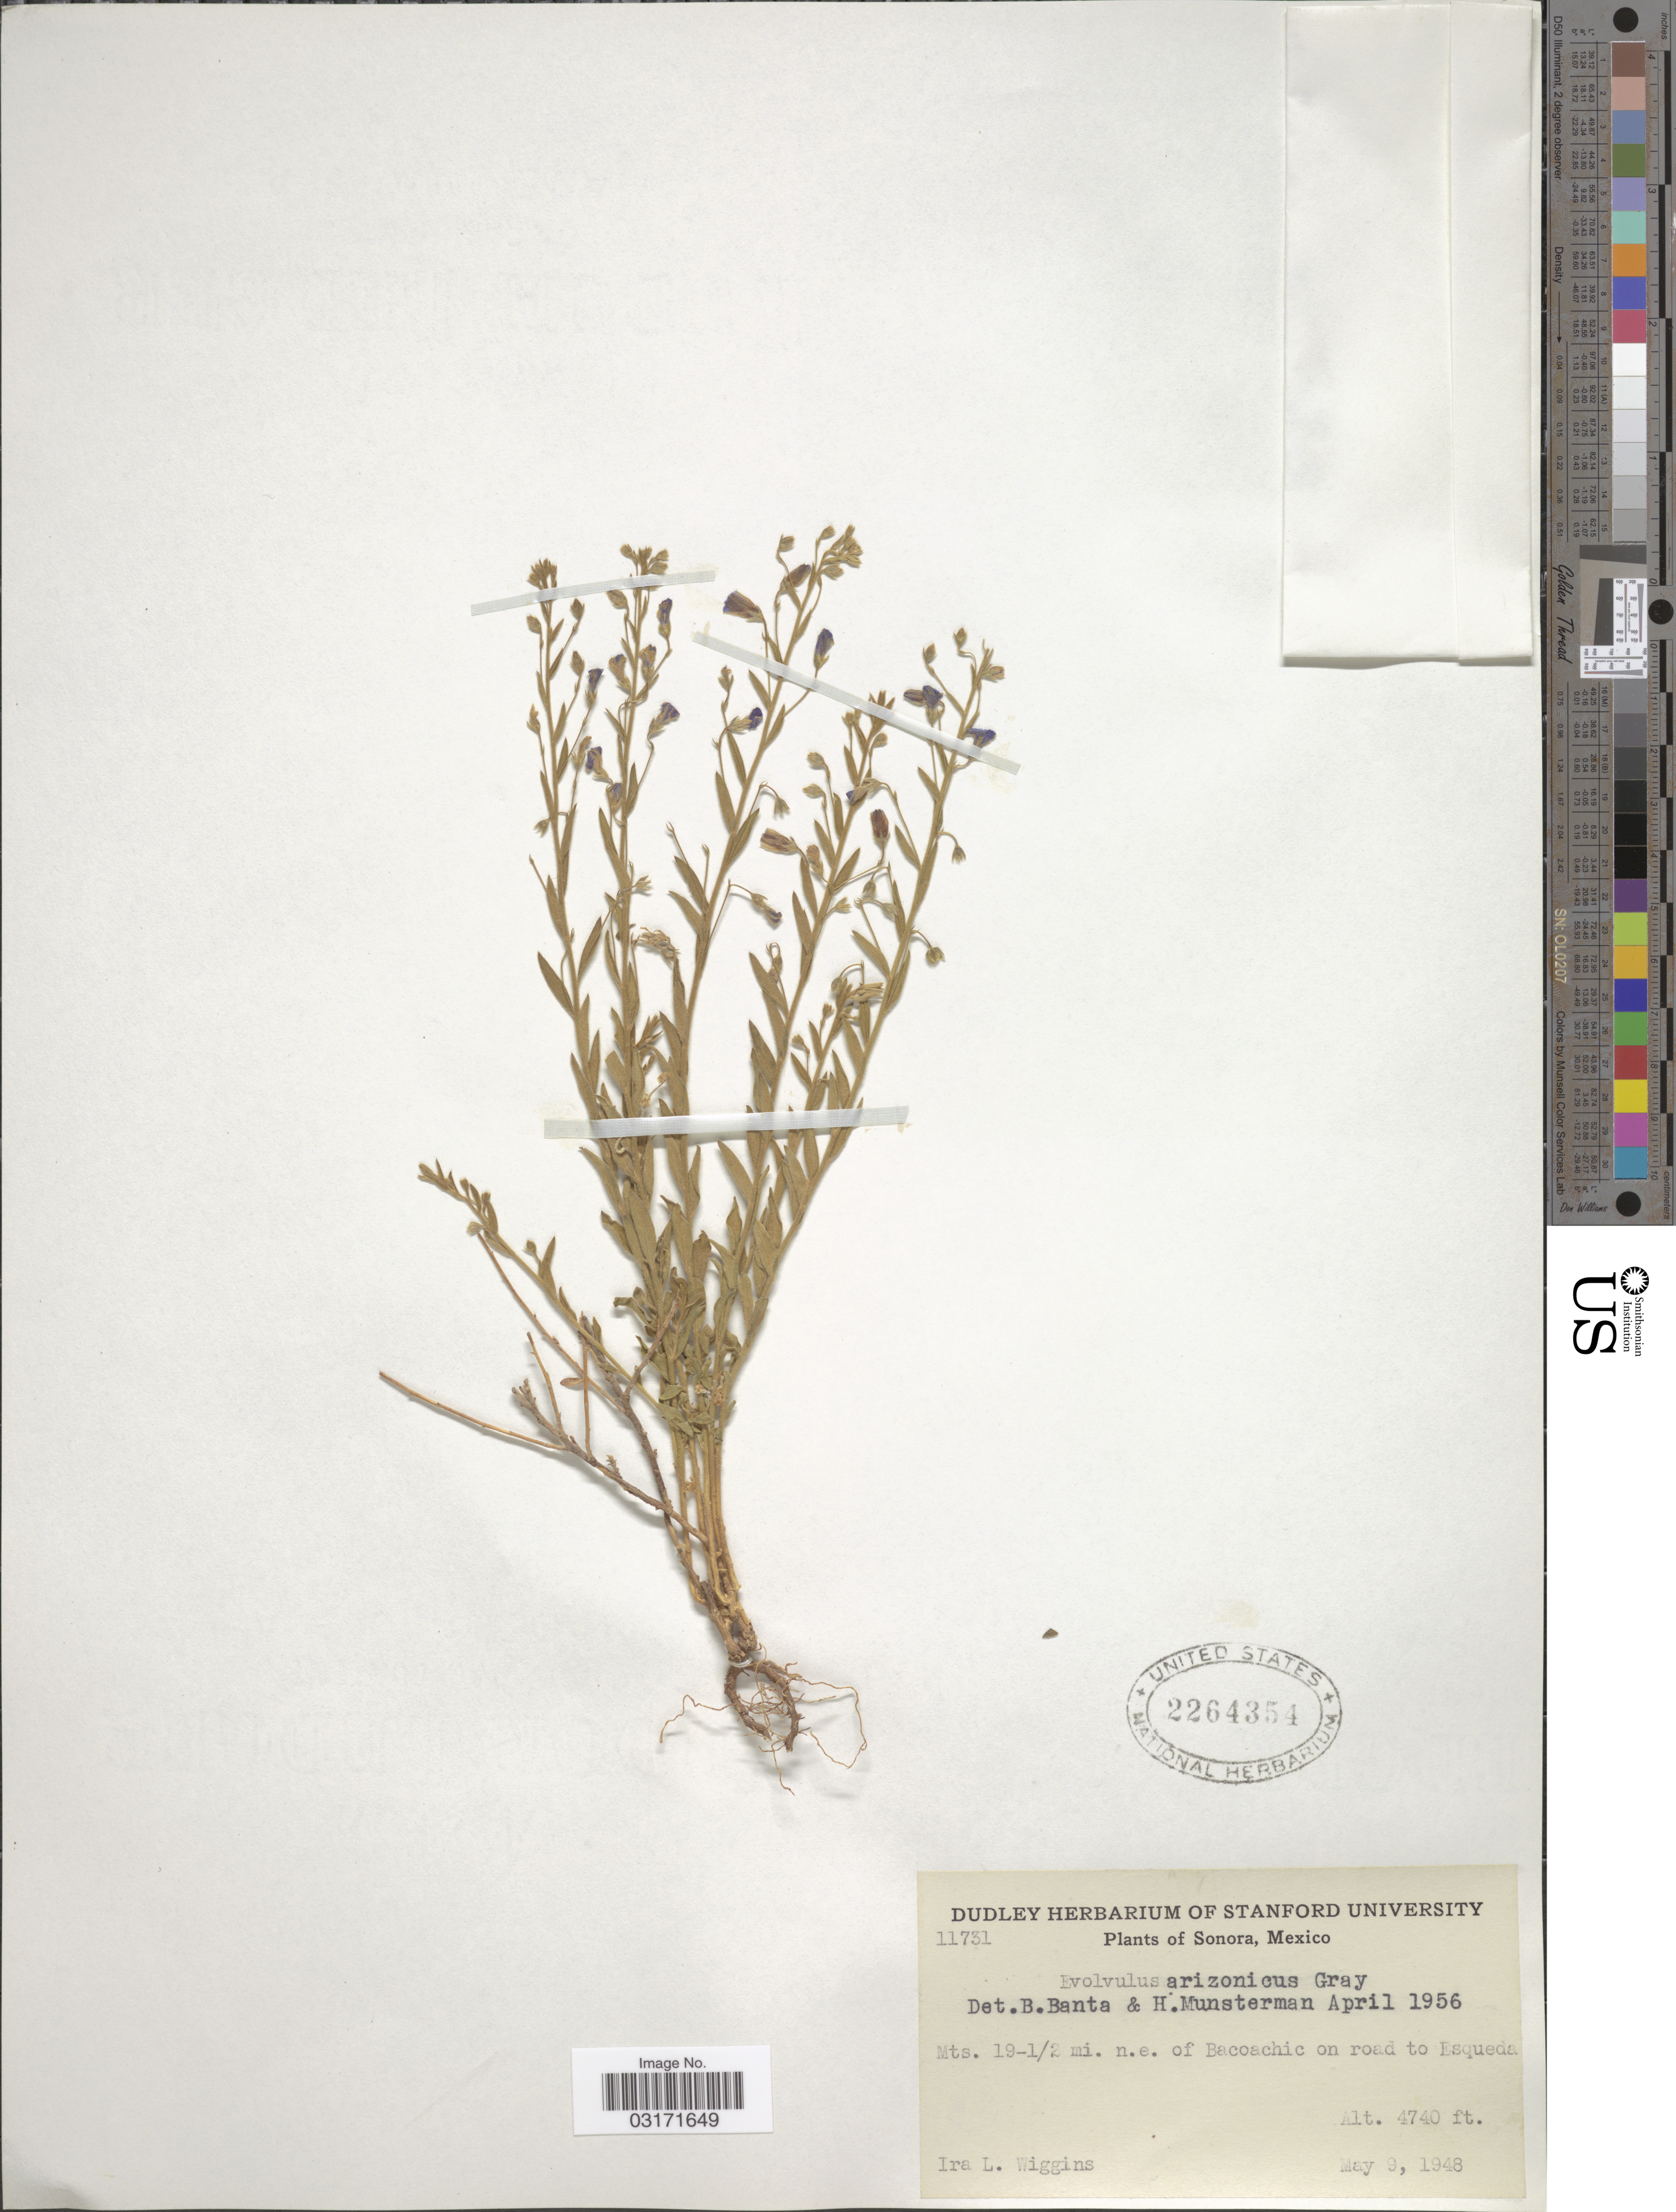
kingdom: Plantae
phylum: Tracheophyta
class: Magnoliopsida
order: Solanales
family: Convolvulaceae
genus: Evolvulus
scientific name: Evolvulus arizonicus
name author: A. Gray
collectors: I. L. Wiggins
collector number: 11731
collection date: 1948-05-09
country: Mexico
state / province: Sonora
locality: Mts. 19-1/2 mi. n.e. of Bacoachic on road to Esqueda.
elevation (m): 1445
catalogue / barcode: US 2264354